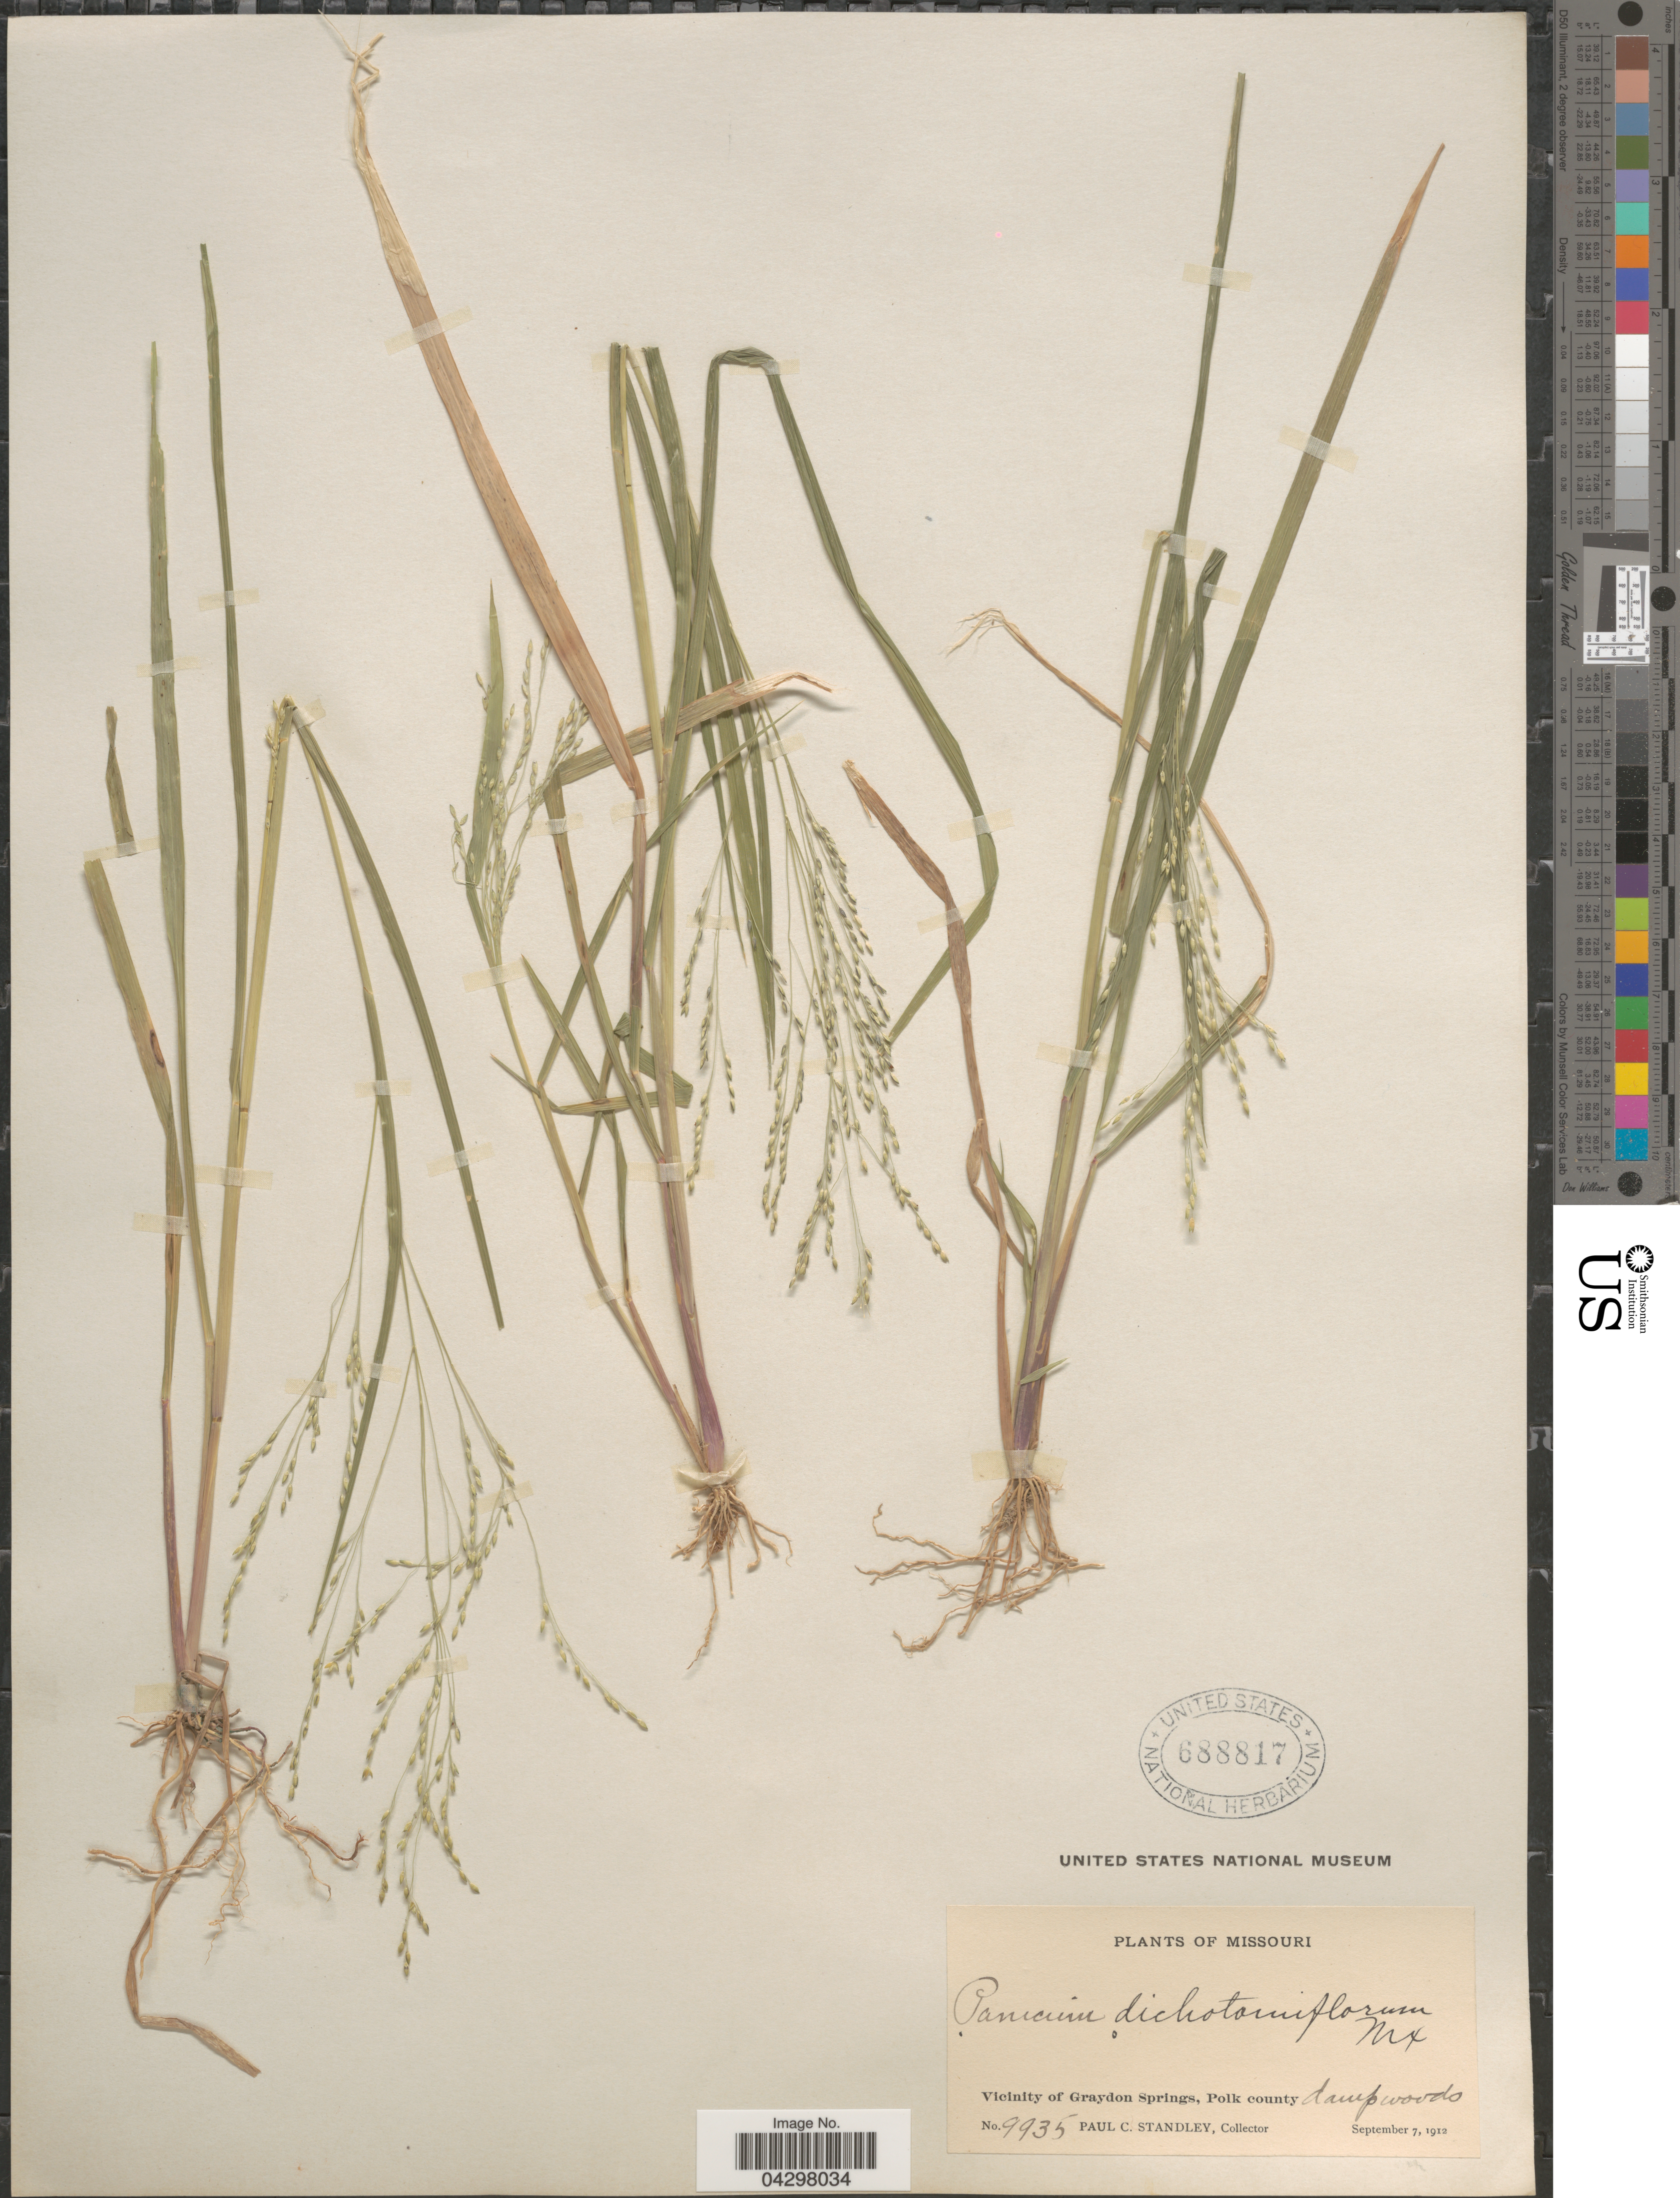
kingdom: Plantae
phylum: Tracheophyta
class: Liliopsida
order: Poales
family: Poaceae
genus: Panicum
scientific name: Panicum dichotomiflorum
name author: Michx.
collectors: P. C. Standley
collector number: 9935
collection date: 1912-09-07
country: United States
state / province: Missouri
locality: Vicinity of Graydon Springs, Polk county.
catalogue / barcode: US 688817